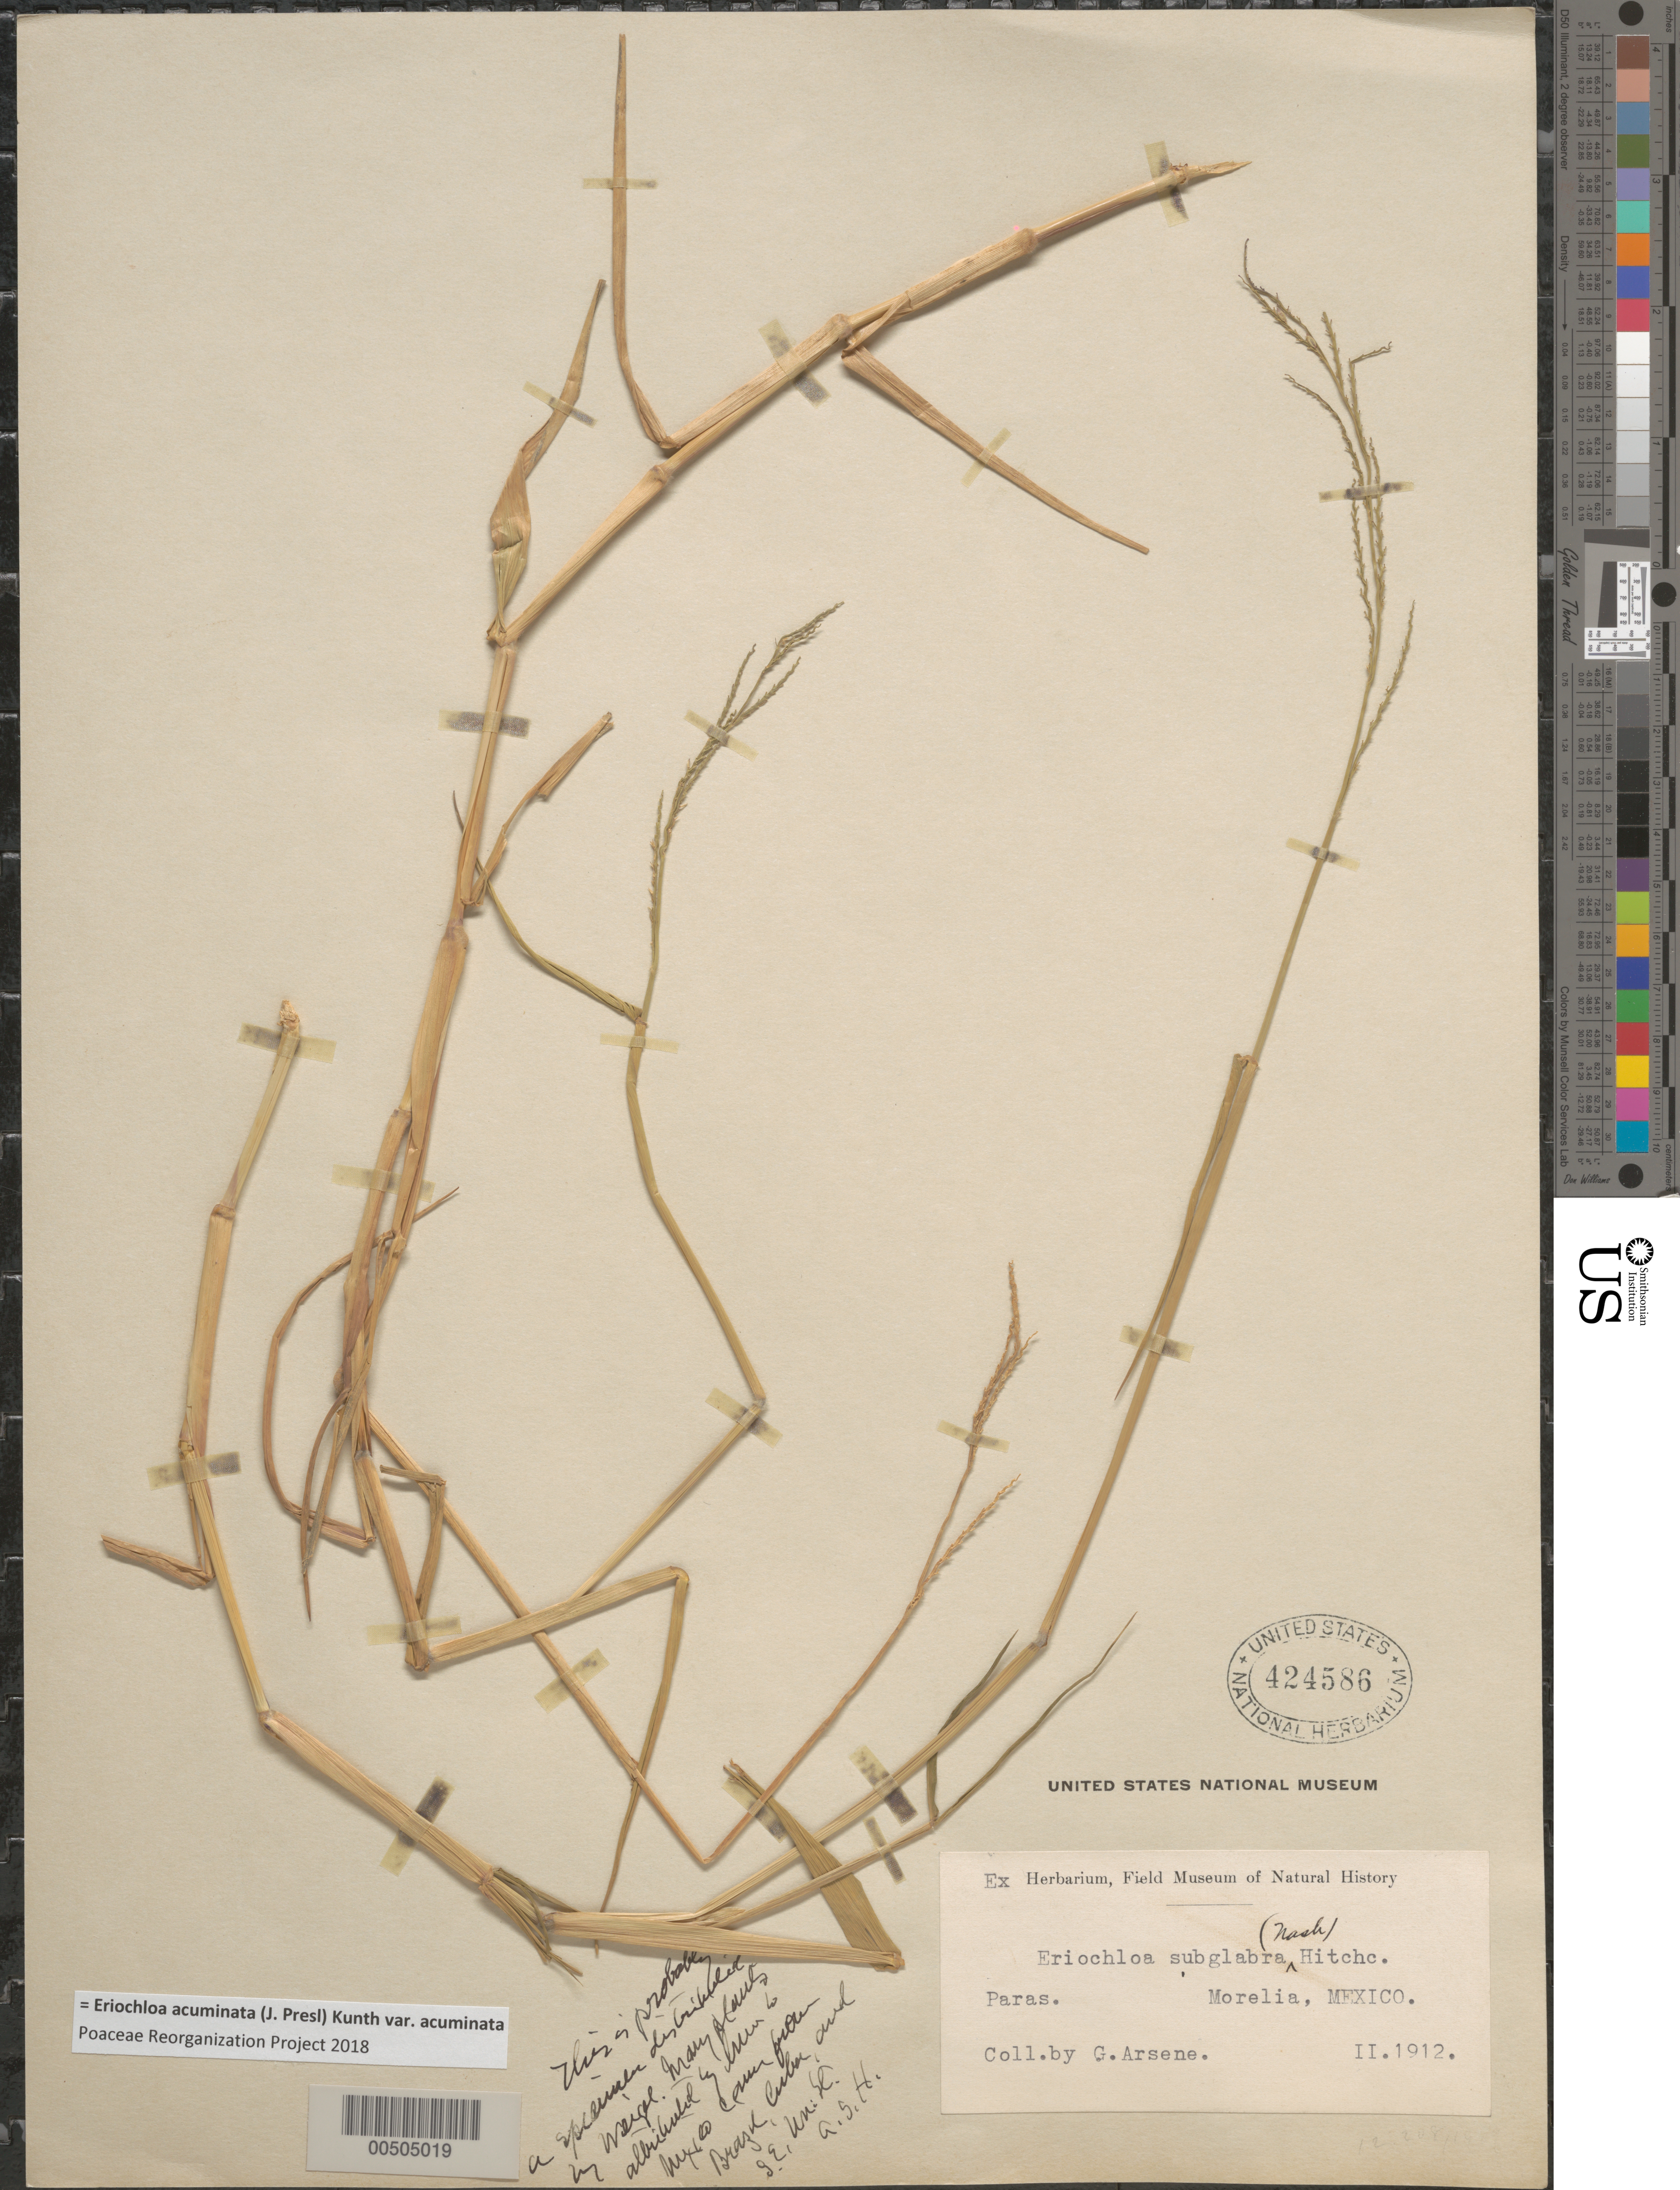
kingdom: Plantae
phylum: Tracheophyta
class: Liliopsida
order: Poales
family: Poaceae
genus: Eriochloa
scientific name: Eriochloa acuminata var. acuminata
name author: (J. Presl) Kunth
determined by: Poaceae Reorganization Project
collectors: Bro. G. Arsène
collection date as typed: Feb 1912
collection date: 1912-02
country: Mexico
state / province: Michoacán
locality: Morelia, Paras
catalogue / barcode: US 424586